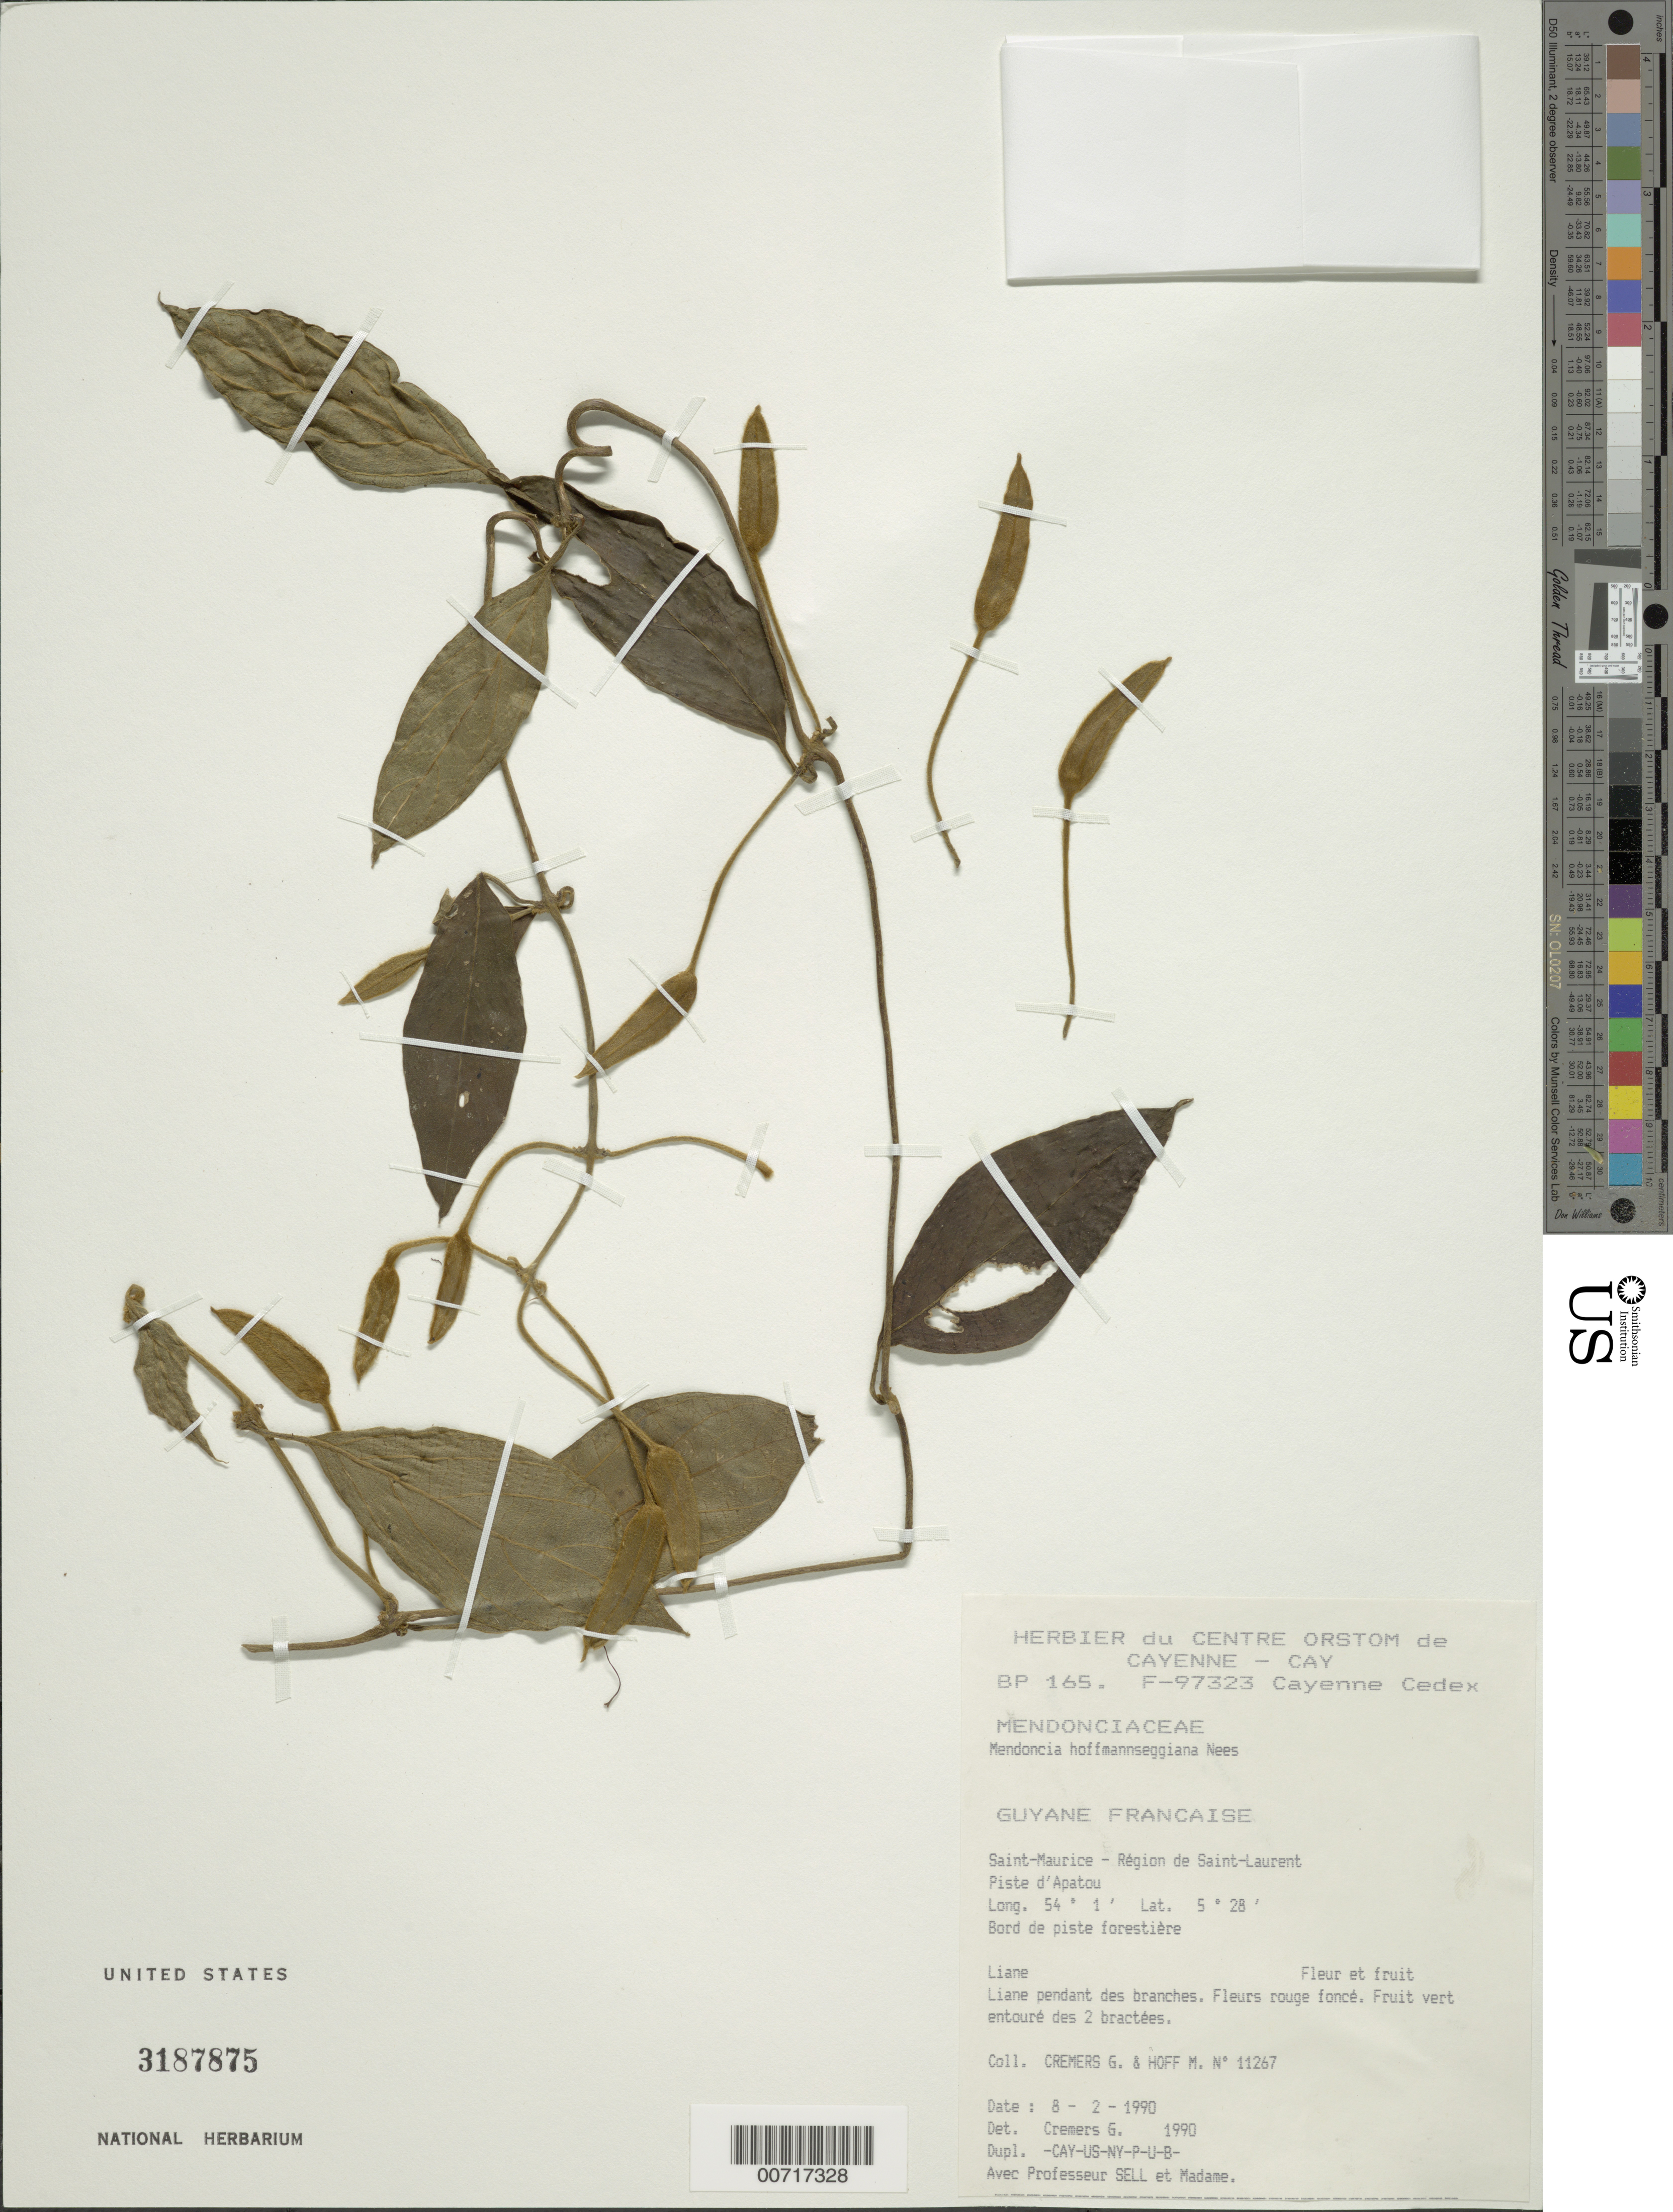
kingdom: Plantae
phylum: Tracheophyta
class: Magnoliopsida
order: Lamiales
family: Acanthaceae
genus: Mendoncia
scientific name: Mendoncia hoffmannseggiana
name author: Nees in DC.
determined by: Cremers, Georges A.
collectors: G. Cremers & M. Hoff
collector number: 11267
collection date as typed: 8-Feb-90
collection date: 1990-02-08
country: French Guiana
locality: Saint-Maurice, région de Saint-Laurent, Piste d'Apatou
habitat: Forest, along trail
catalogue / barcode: US 3187875